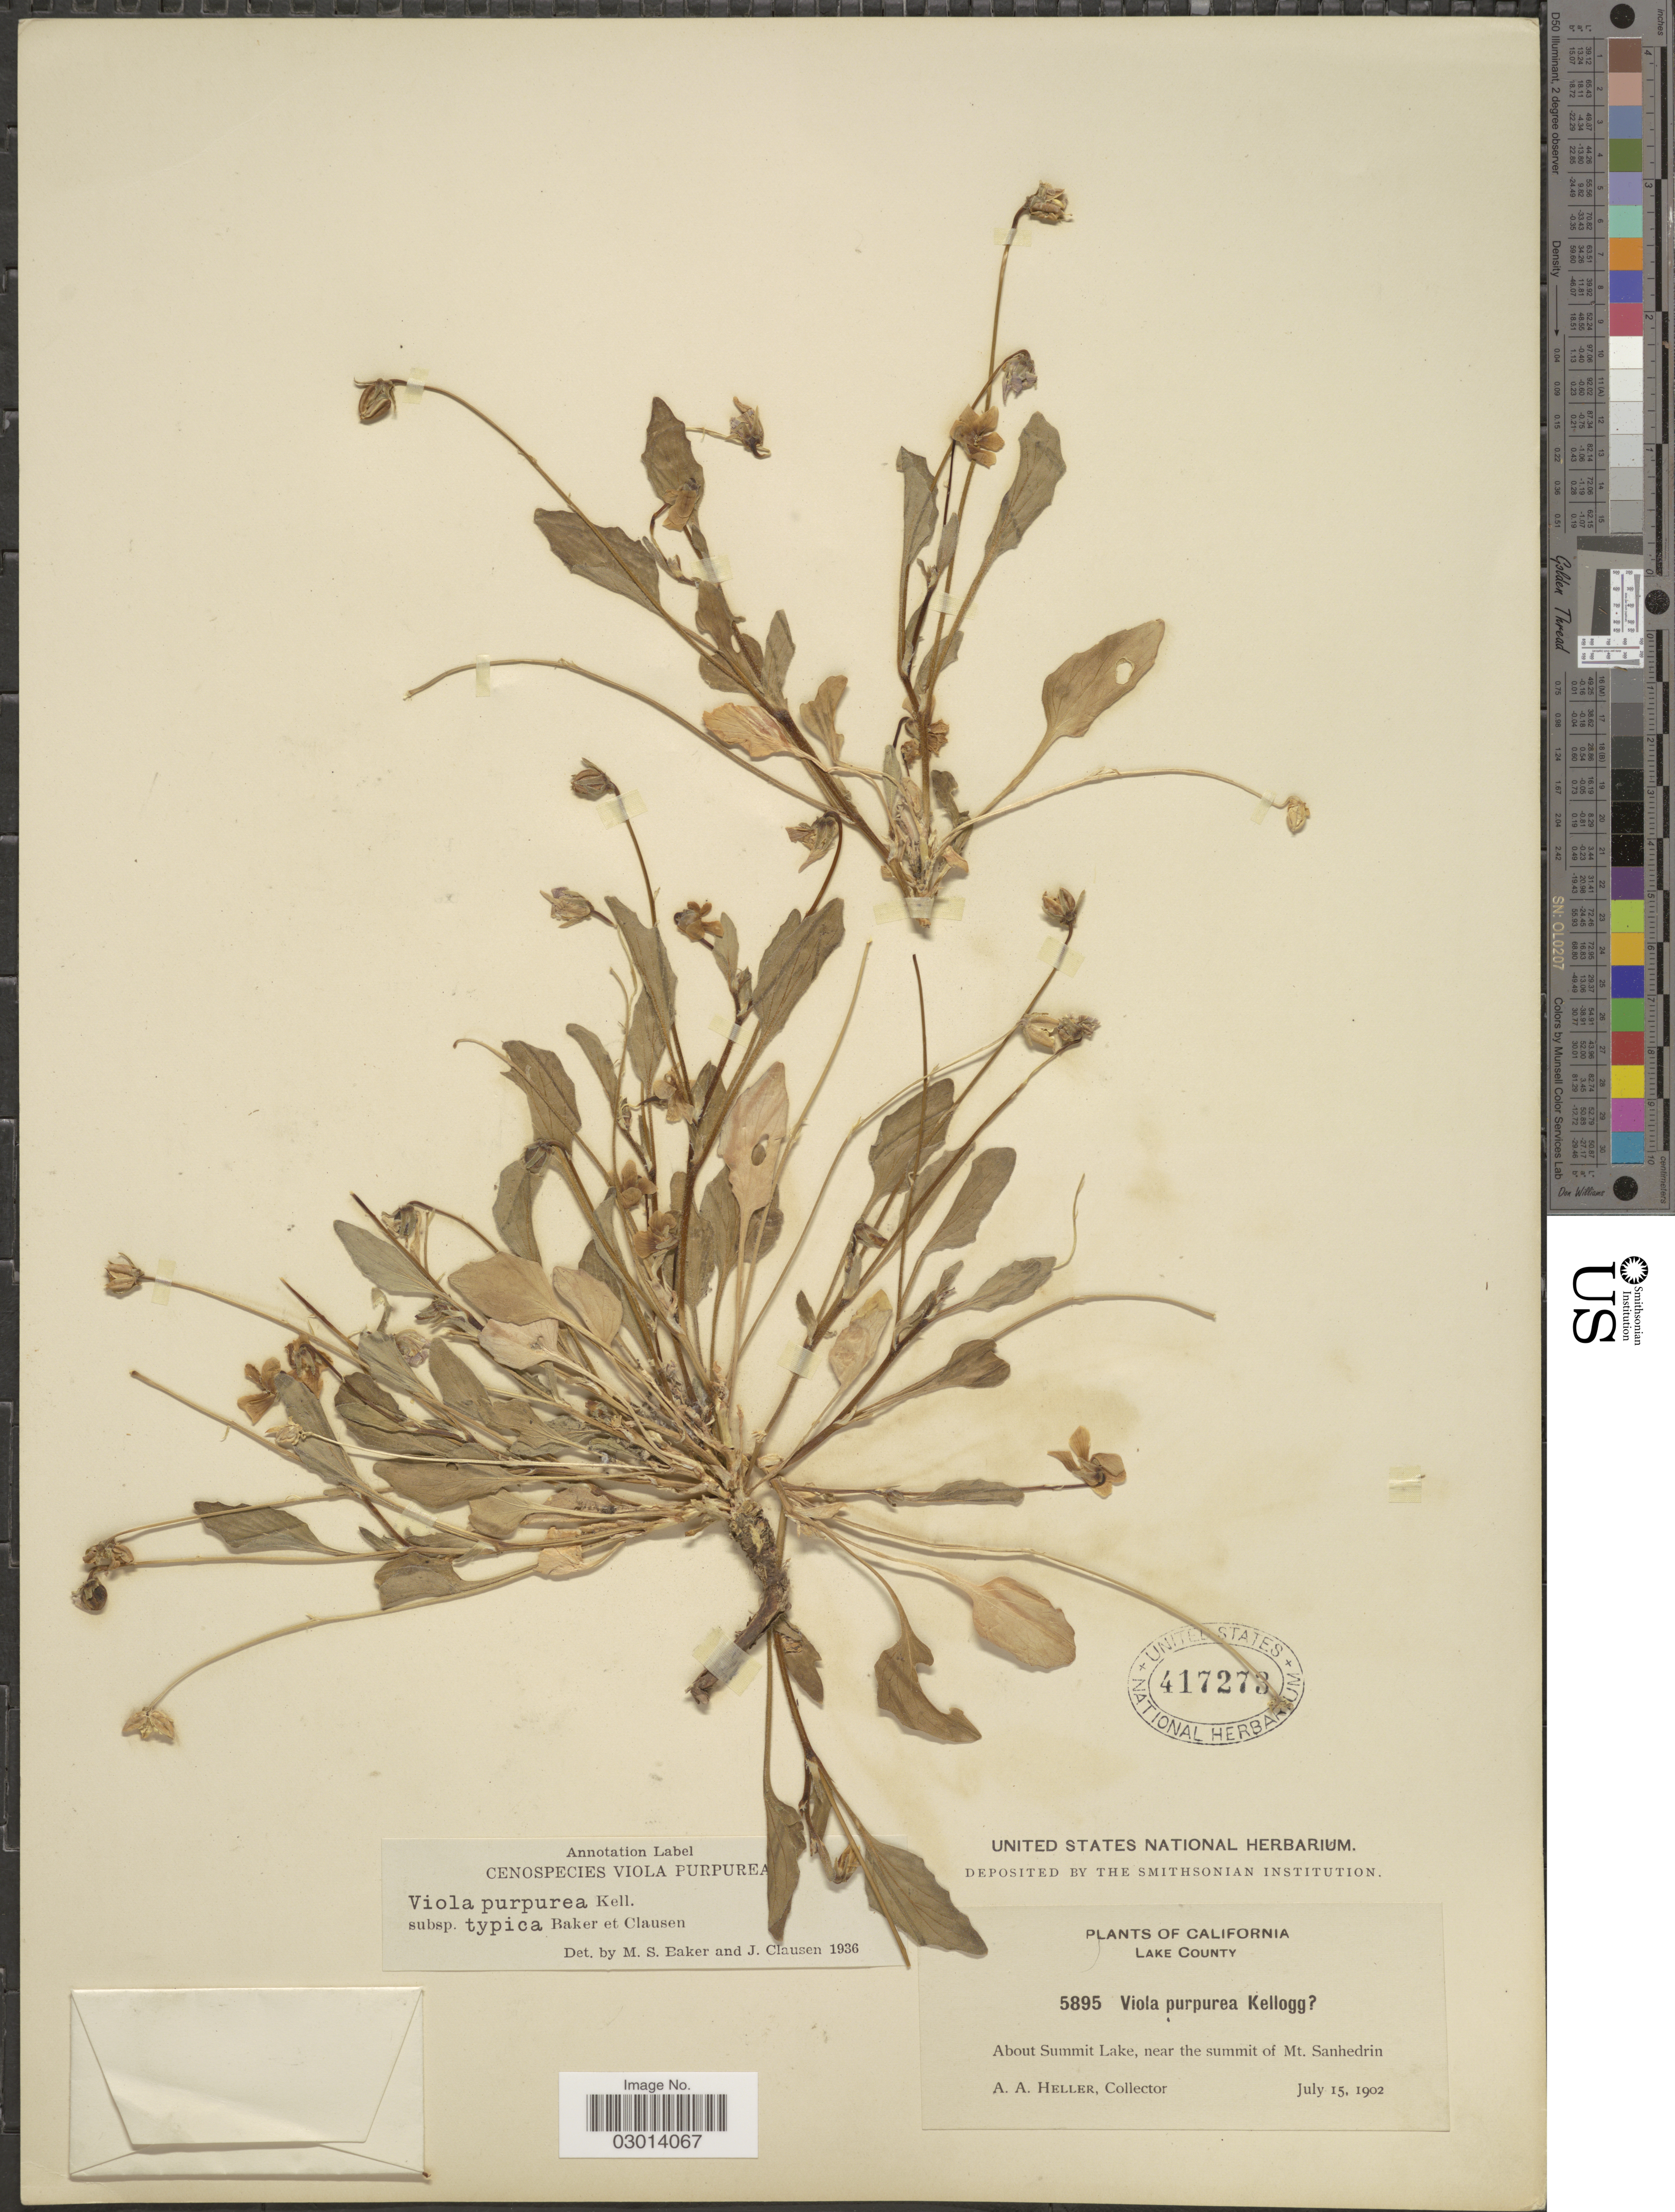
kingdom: Plantae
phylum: Tracheophyta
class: Magnoliopsida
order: Malpighiales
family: Violaceae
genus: Viola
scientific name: Viola purpurea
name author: Kellogg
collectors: A. A. Heller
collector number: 5895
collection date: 1902-07-15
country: United States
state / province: California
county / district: Lake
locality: Lake County. About Summit Lake, near the summit of Mt. Sanhedrin.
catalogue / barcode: US 417273